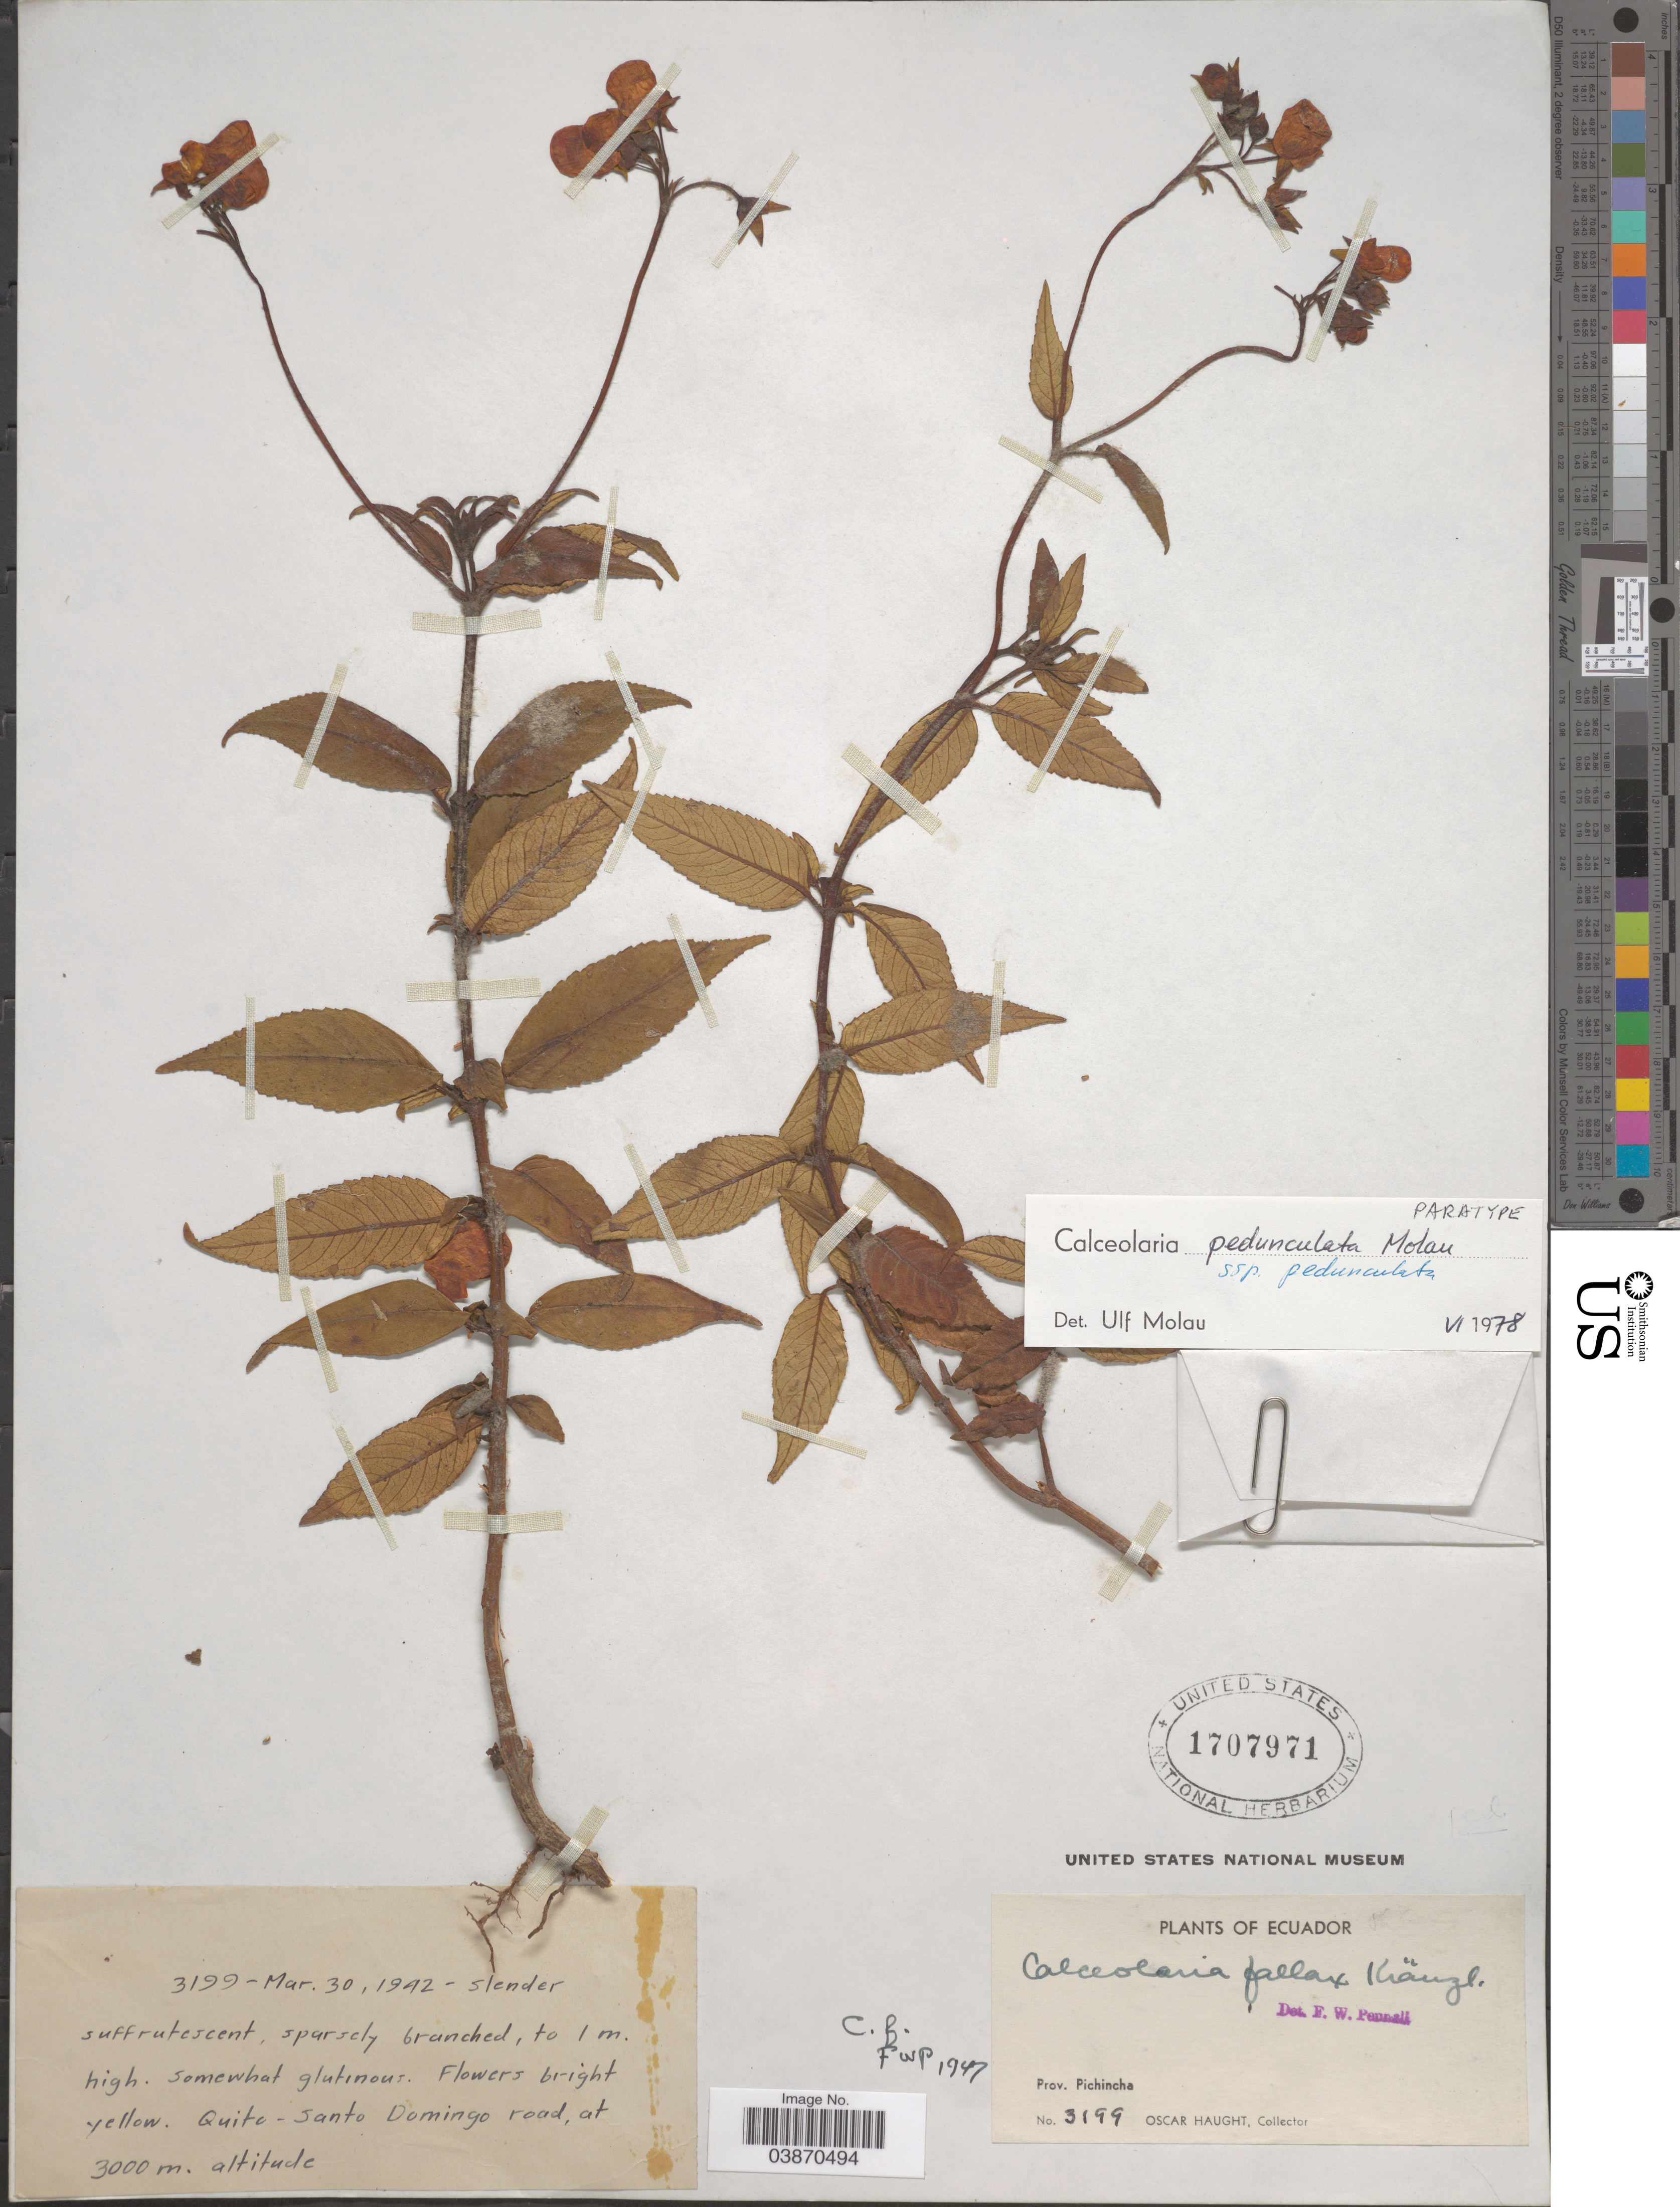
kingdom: Plantae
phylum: Tracheophyta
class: Magnoliopsida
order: Lamiales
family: Calceolariaceae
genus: Calceolaria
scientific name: Calceolaria pedunculata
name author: Molau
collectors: O. L. Haught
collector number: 3199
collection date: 1942-03-30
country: Ecuador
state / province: Pichincha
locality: Quito-Santo Domingo road.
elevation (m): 3000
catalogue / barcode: US 1707971